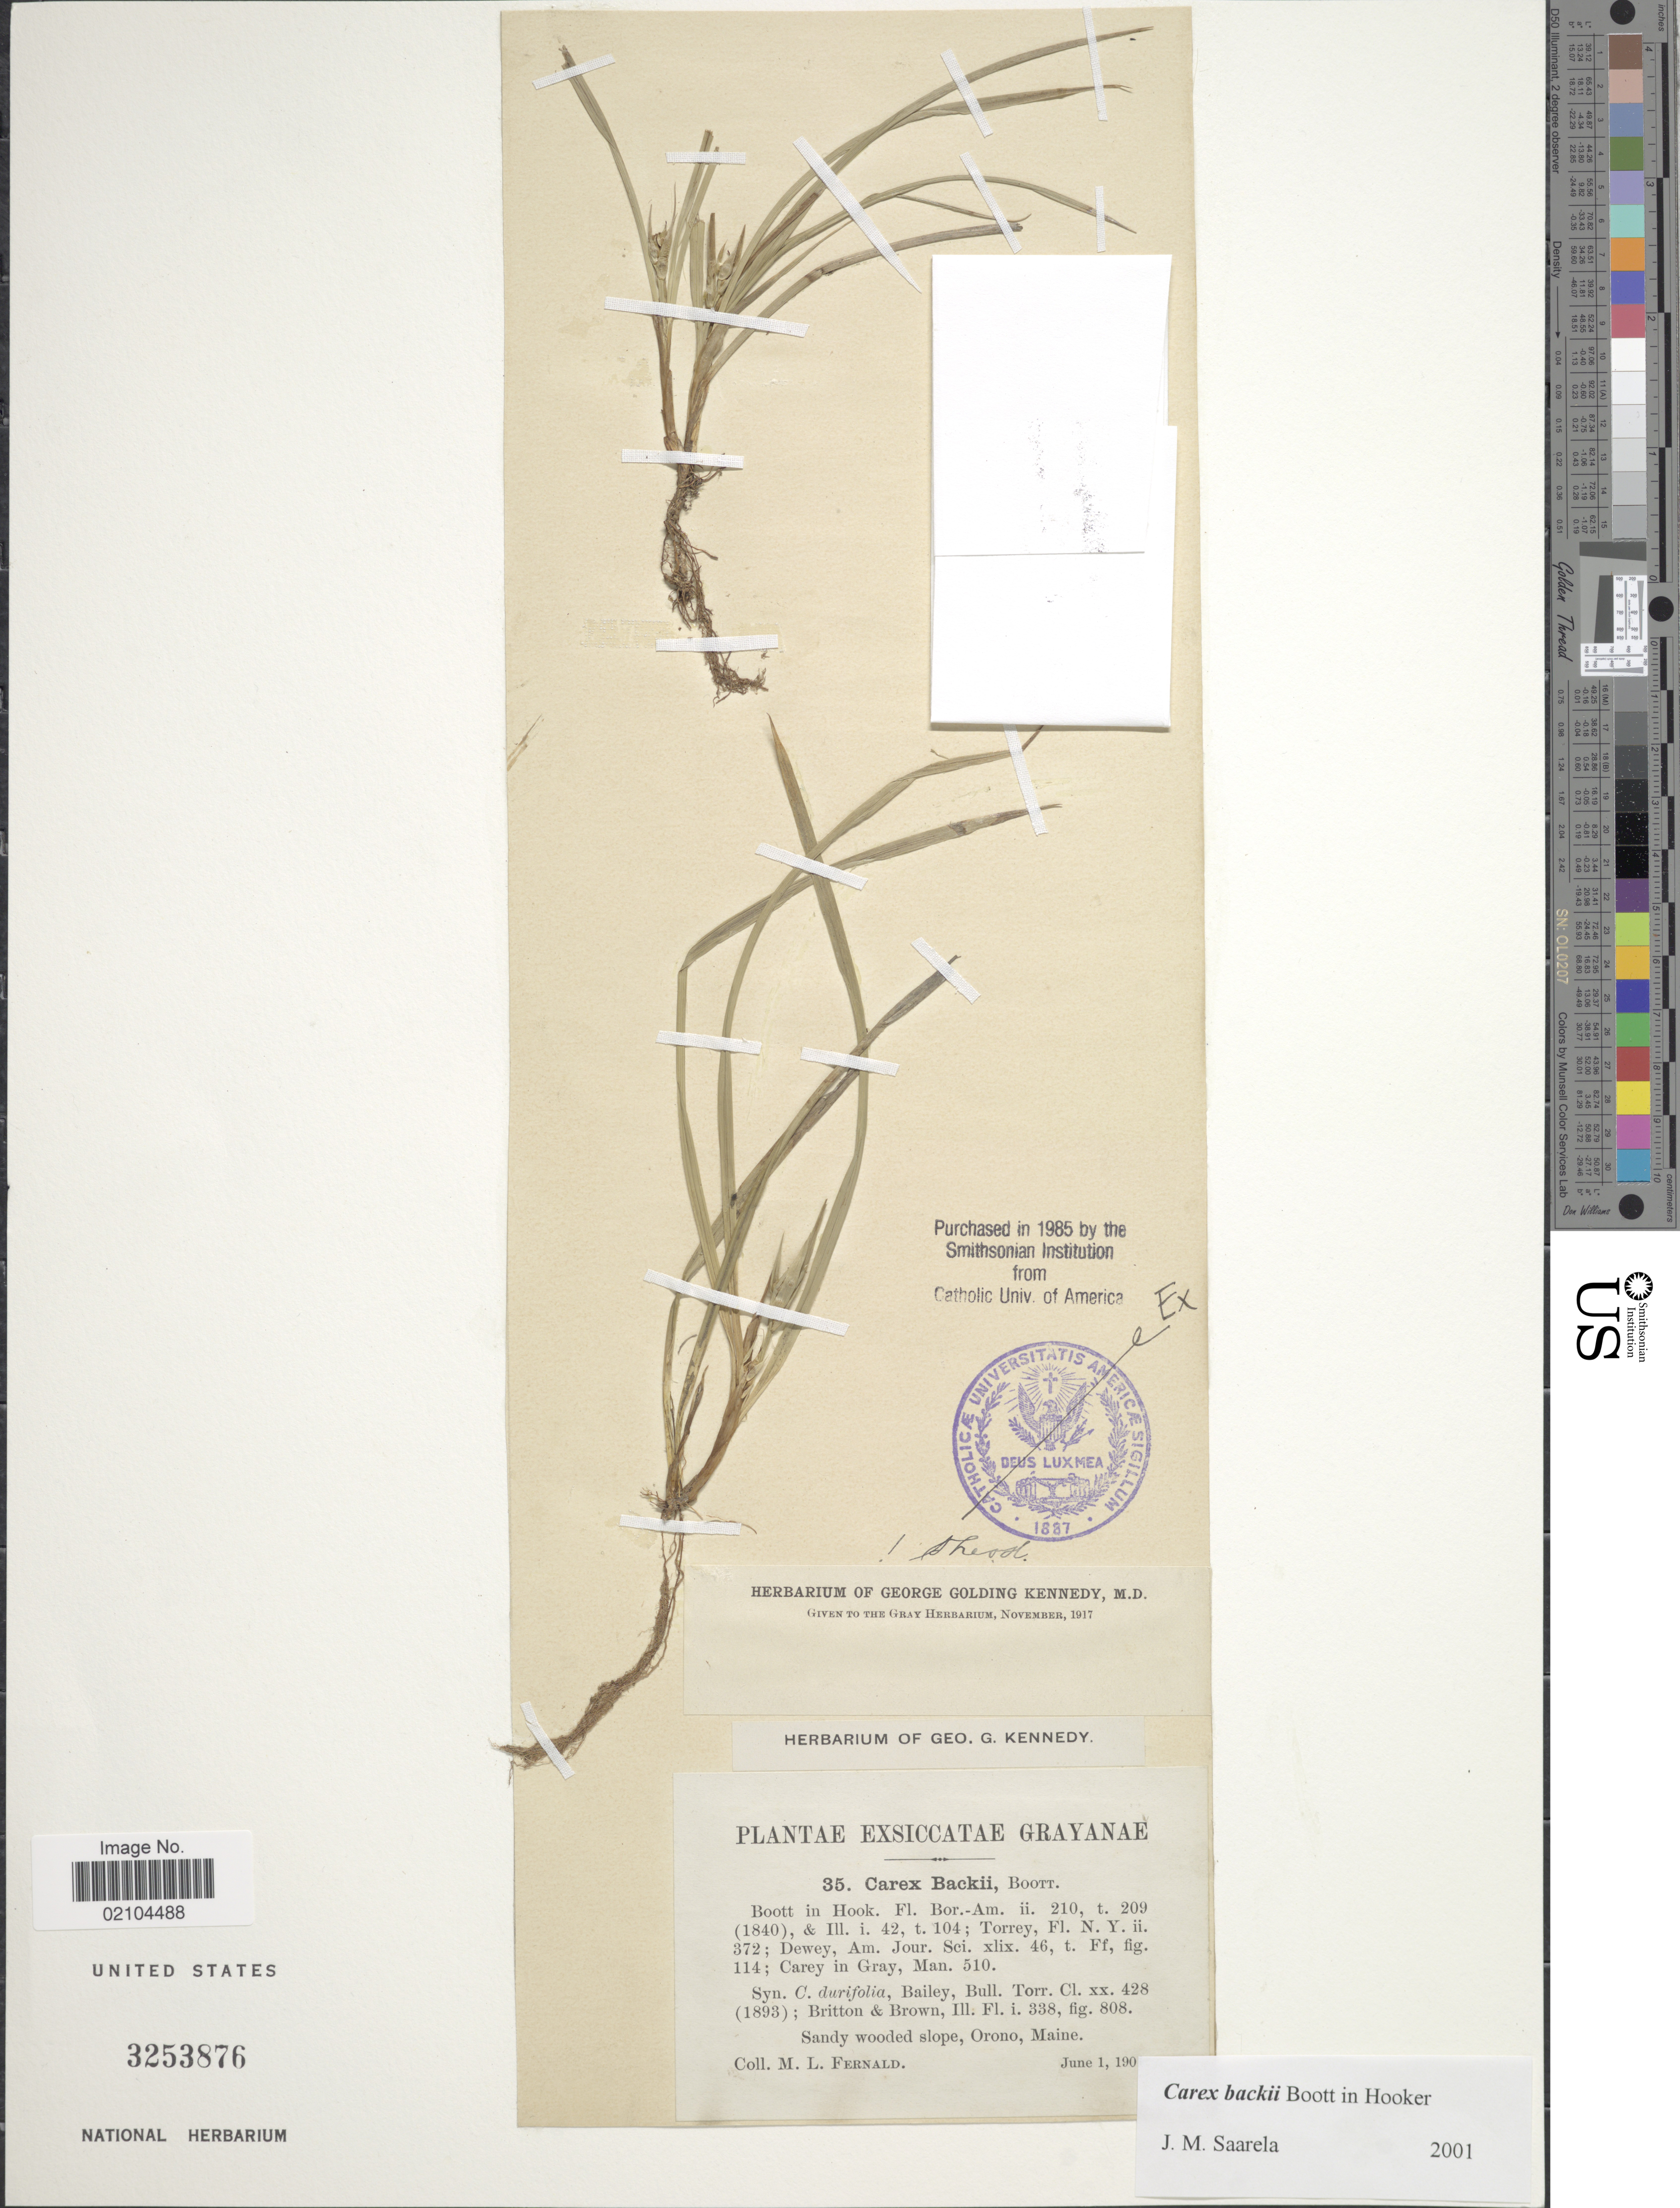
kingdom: Plantae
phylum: Tracheophyta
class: Liliopsida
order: Poales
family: Cyperaceae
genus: Carex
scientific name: Carex backii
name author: Boott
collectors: M. L. Fernald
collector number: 35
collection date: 1900-06-01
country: United States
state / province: Maine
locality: Grayanae, sandy wooded slope, Orono.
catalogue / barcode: US 3253876